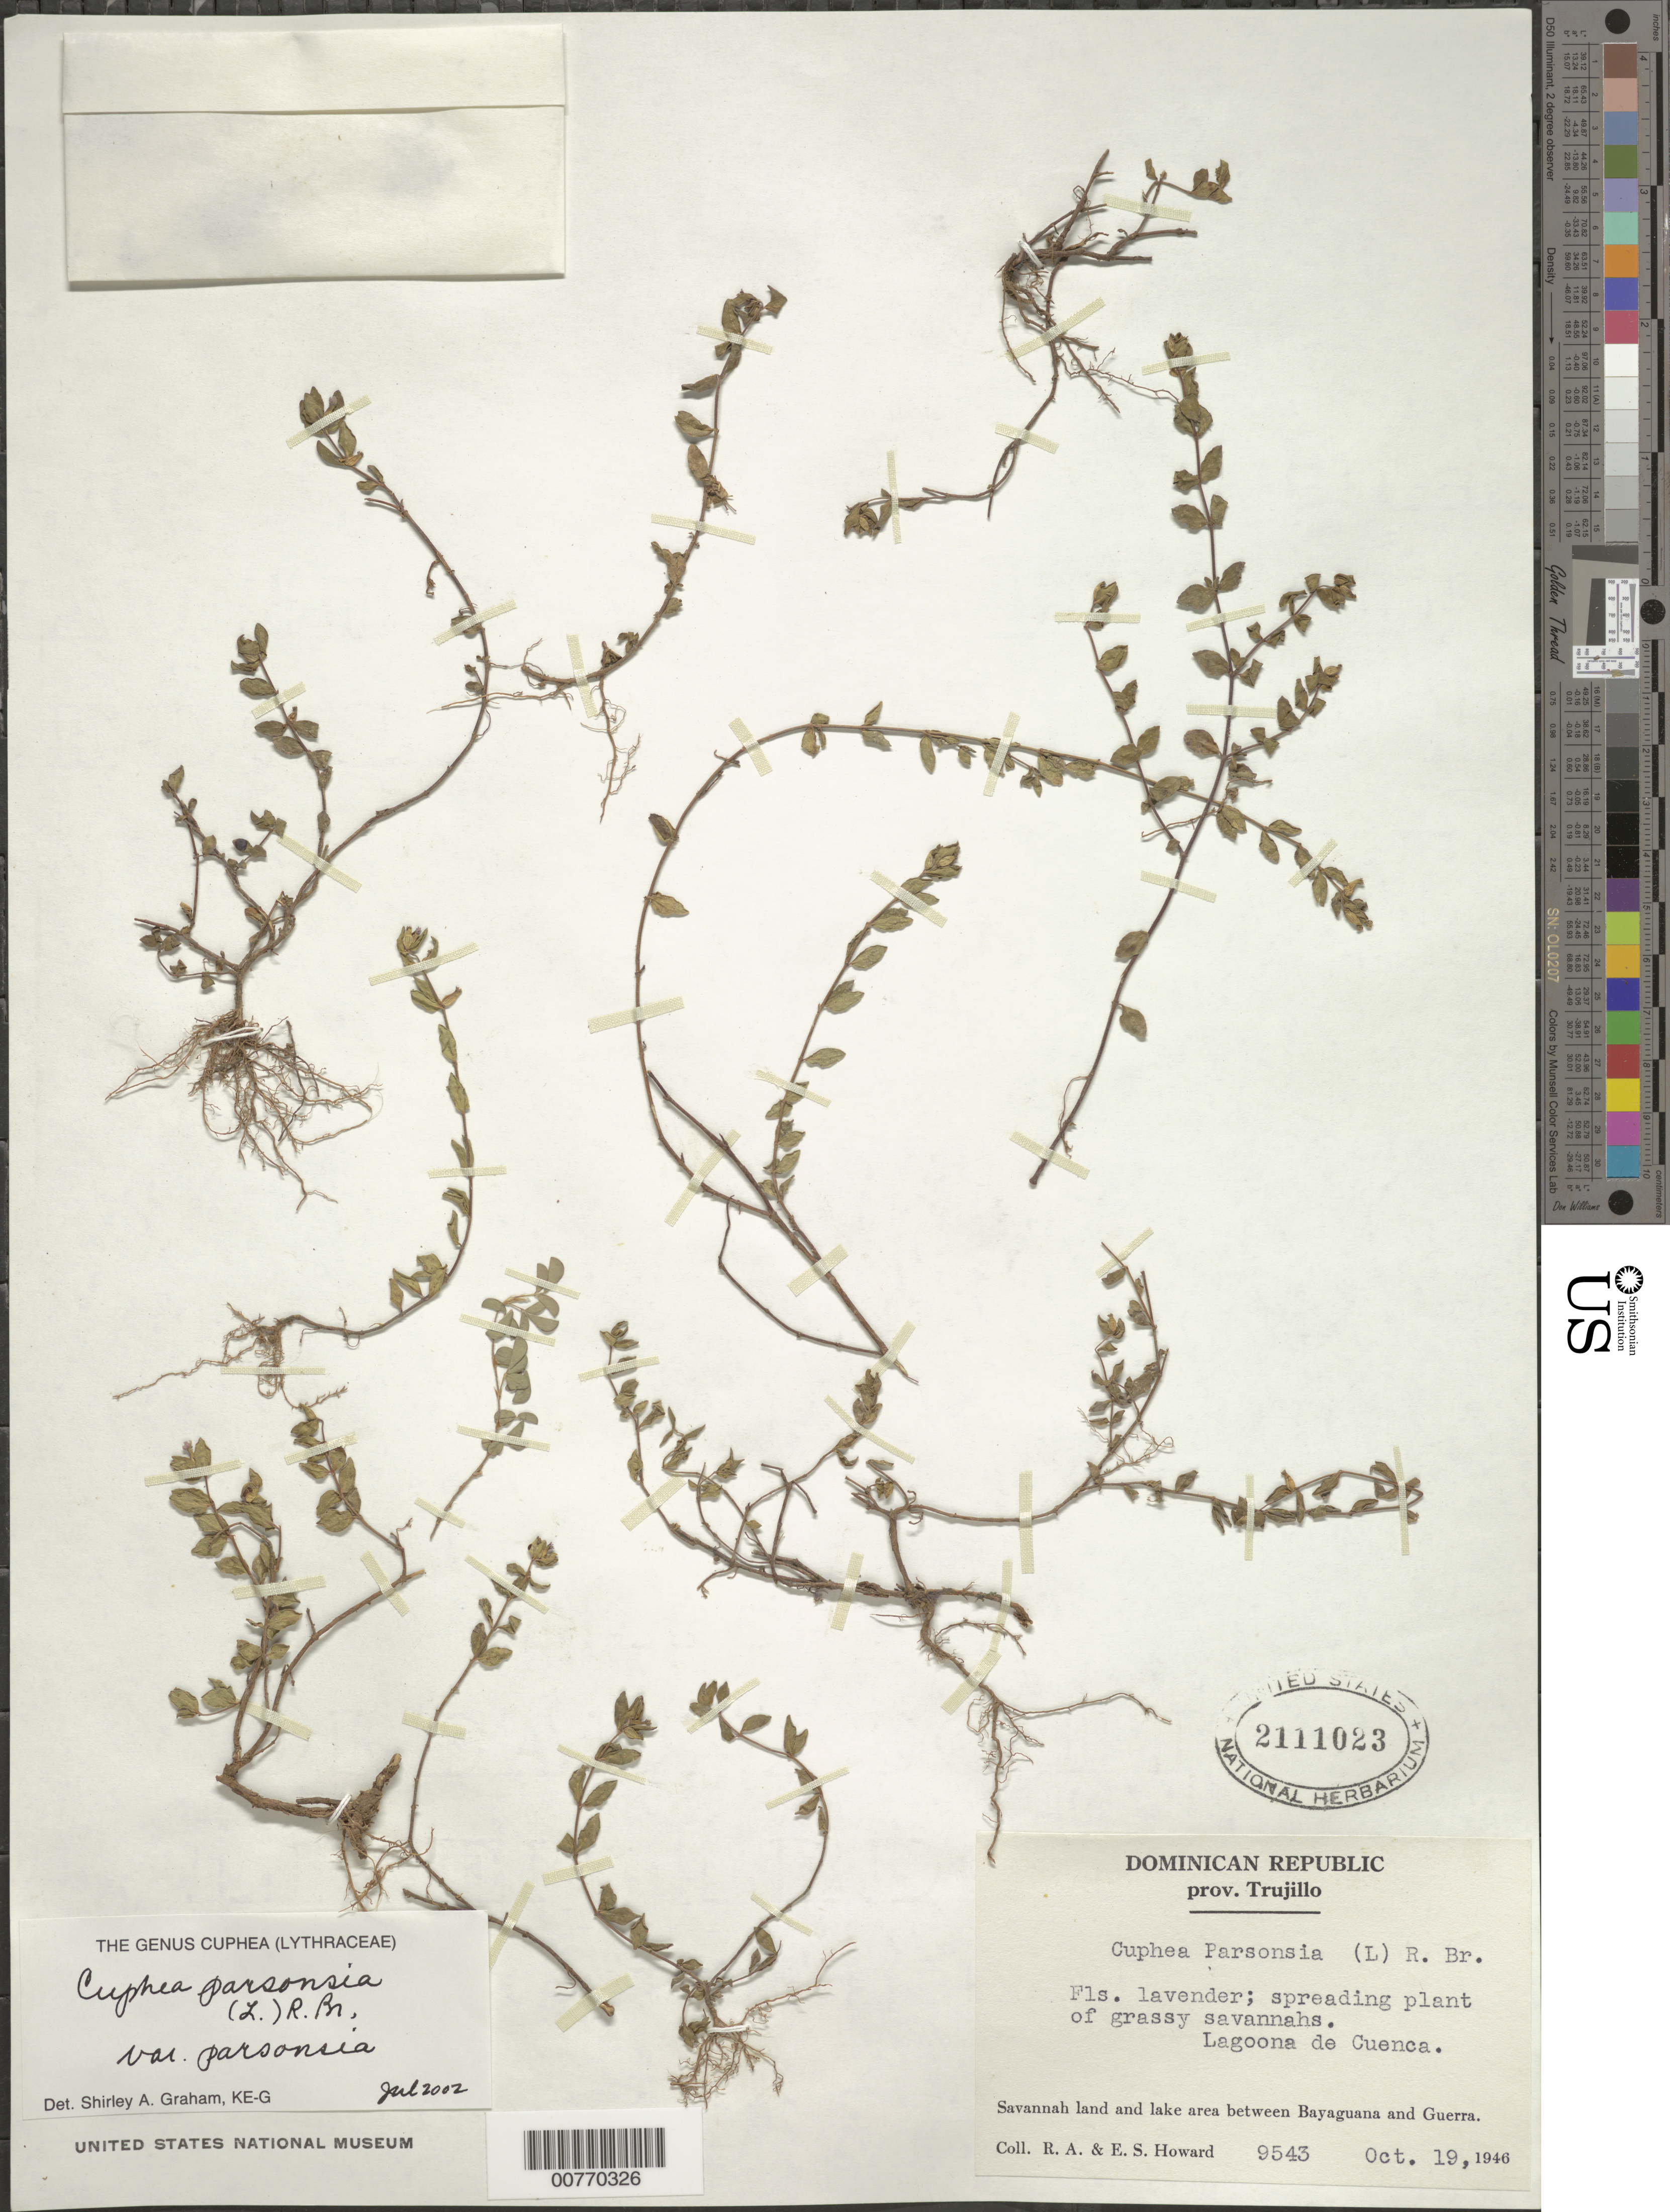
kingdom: Plantae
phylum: Tracheophyta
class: Magnoliopsida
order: Myrtales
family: Lythraceae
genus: Cuphea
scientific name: Cuphea parsonsia var. parsonsia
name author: (L.) R. Br. ex Steud.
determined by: Graham, Shirley Ann Tousch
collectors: R. A. Howard & E. S. Howard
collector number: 9543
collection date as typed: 19 Oct 1946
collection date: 1946-10-19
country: Dominican Republic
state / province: Trujillo?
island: Hispaniola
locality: Between Bayaguana and Guerra, Laguna de Cuenca.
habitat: Grassy savannah land and lake area.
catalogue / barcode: US 2111023